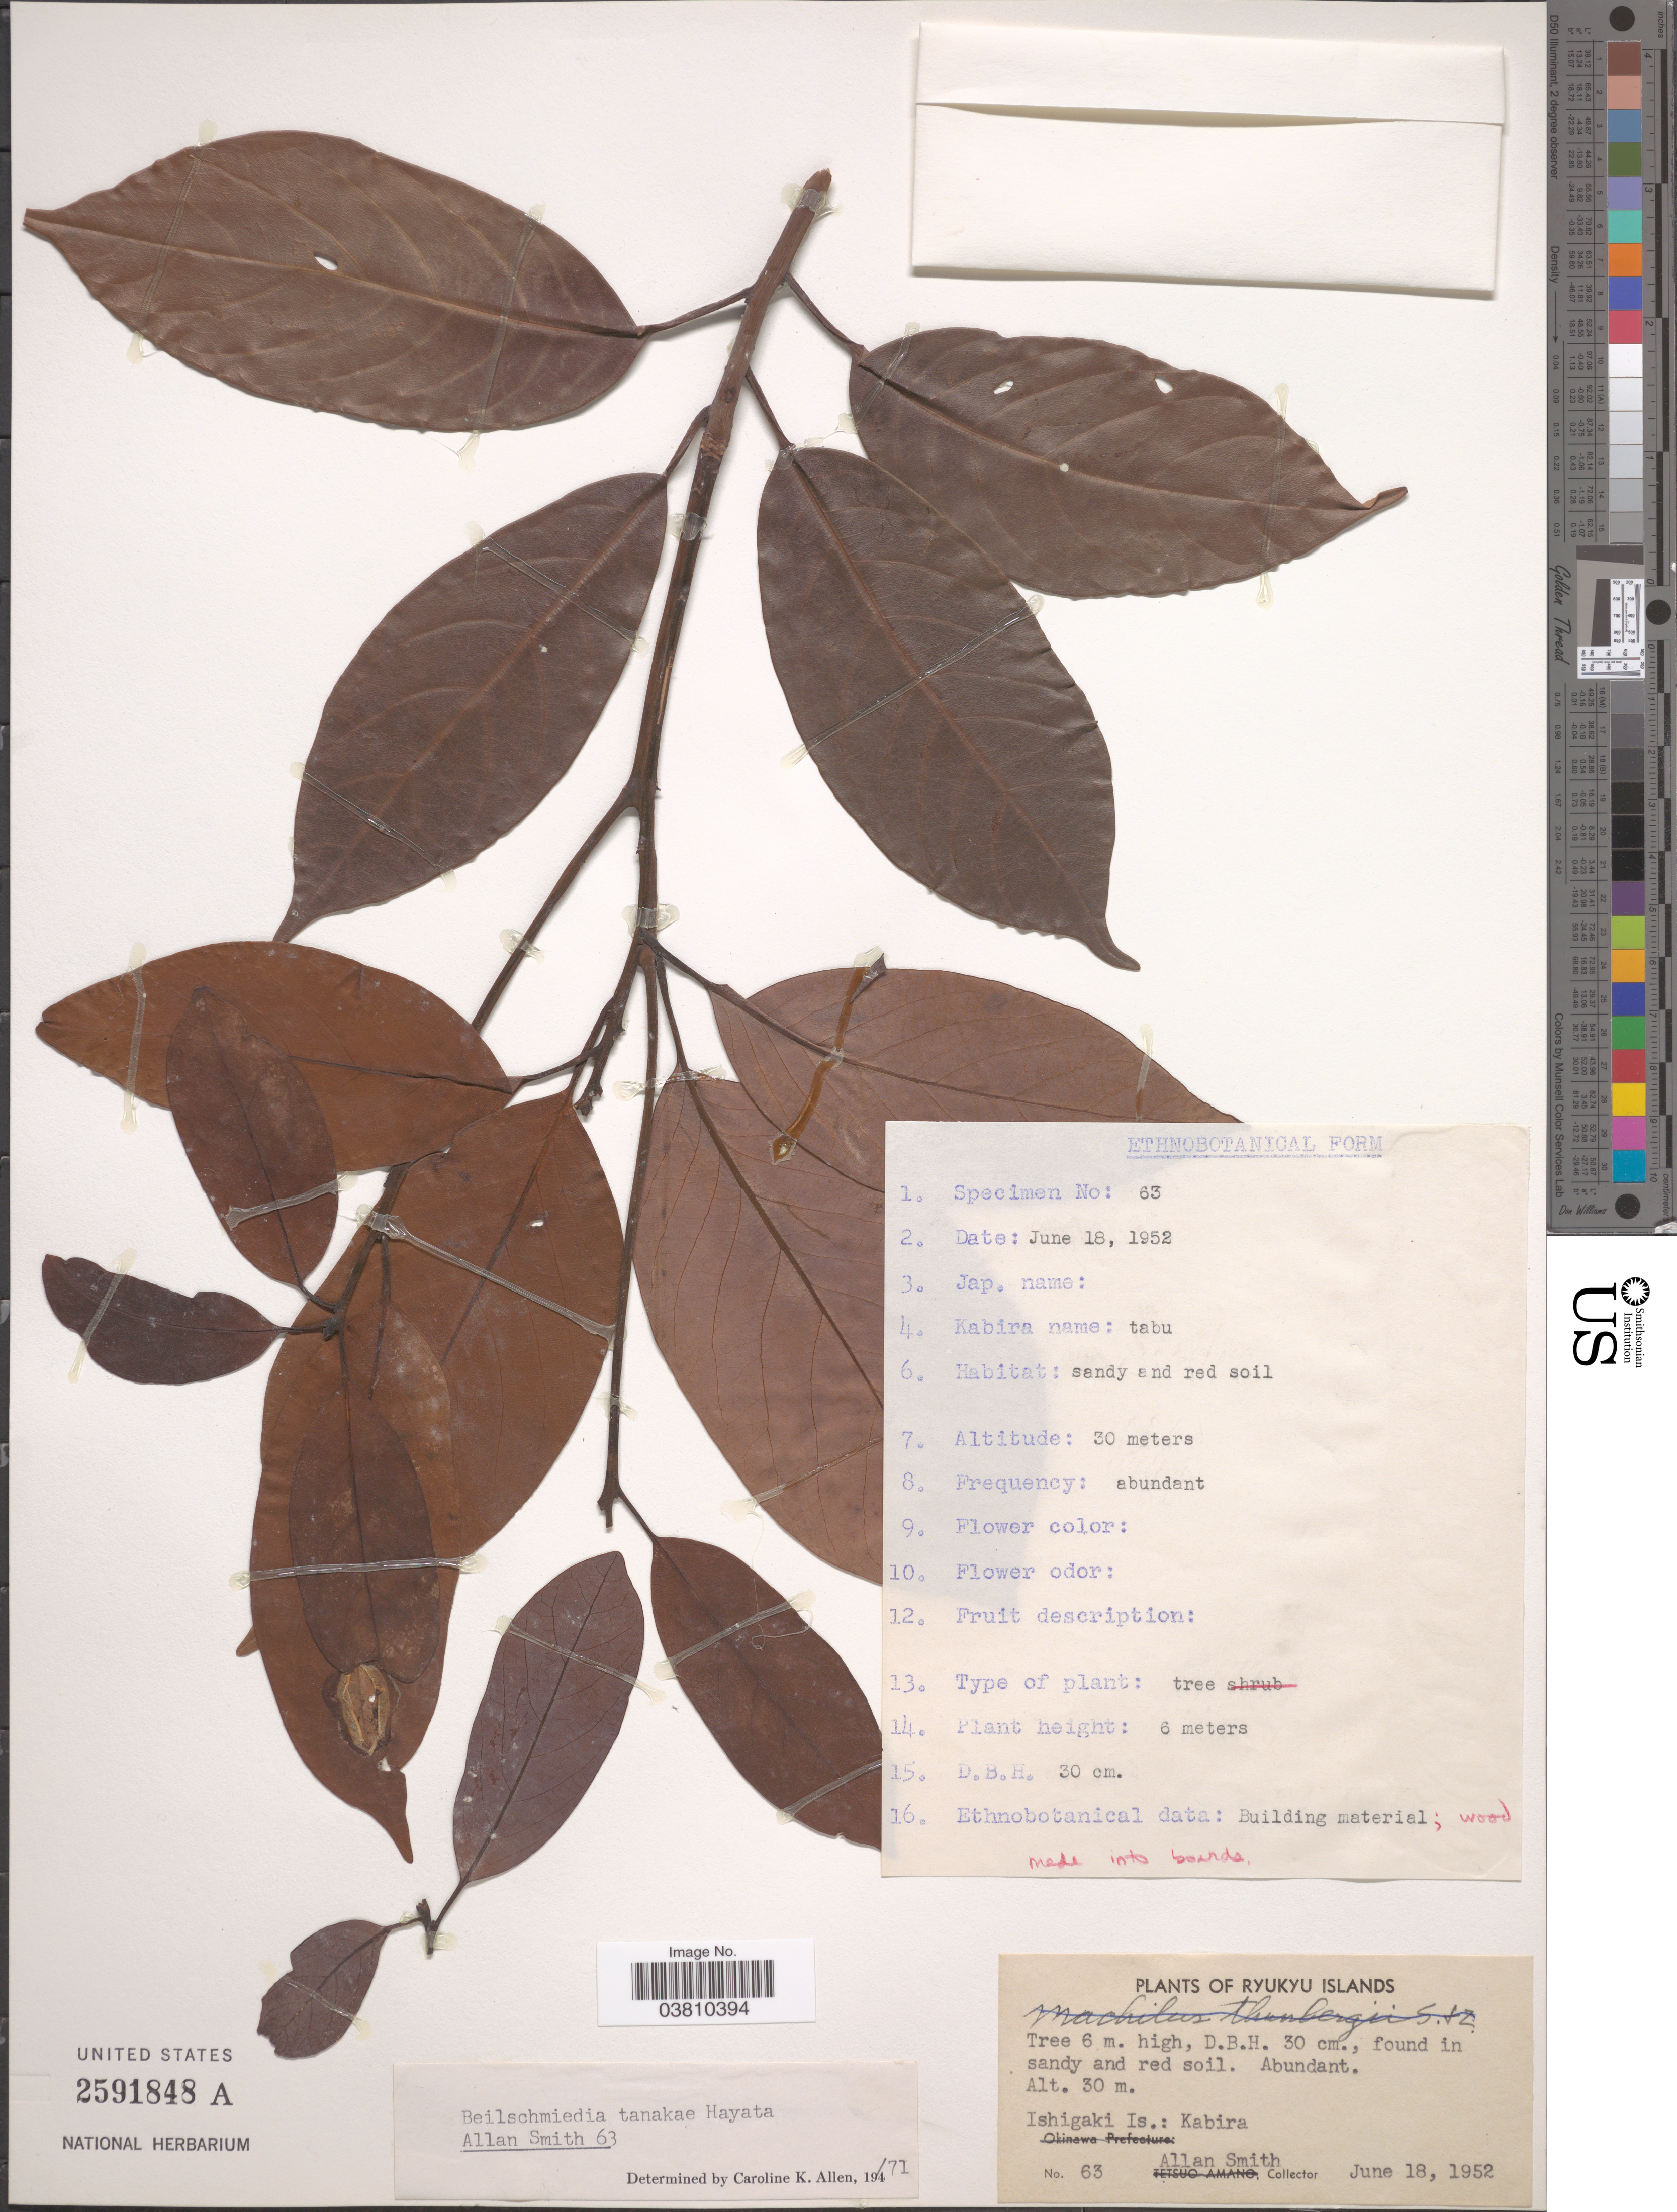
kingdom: Plantae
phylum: Tracheophyta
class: Magnoliopsida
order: Laurales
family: Lauraceae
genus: Beilschmiedia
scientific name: Beilschmiedia tanakae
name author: Hayata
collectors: A. Smith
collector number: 63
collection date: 1952-06-18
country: Japan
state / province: Okinawa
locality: Ryukyu Islands. Ishigaki Is.: Kabira.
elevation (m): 30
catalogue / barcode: US 2591848A